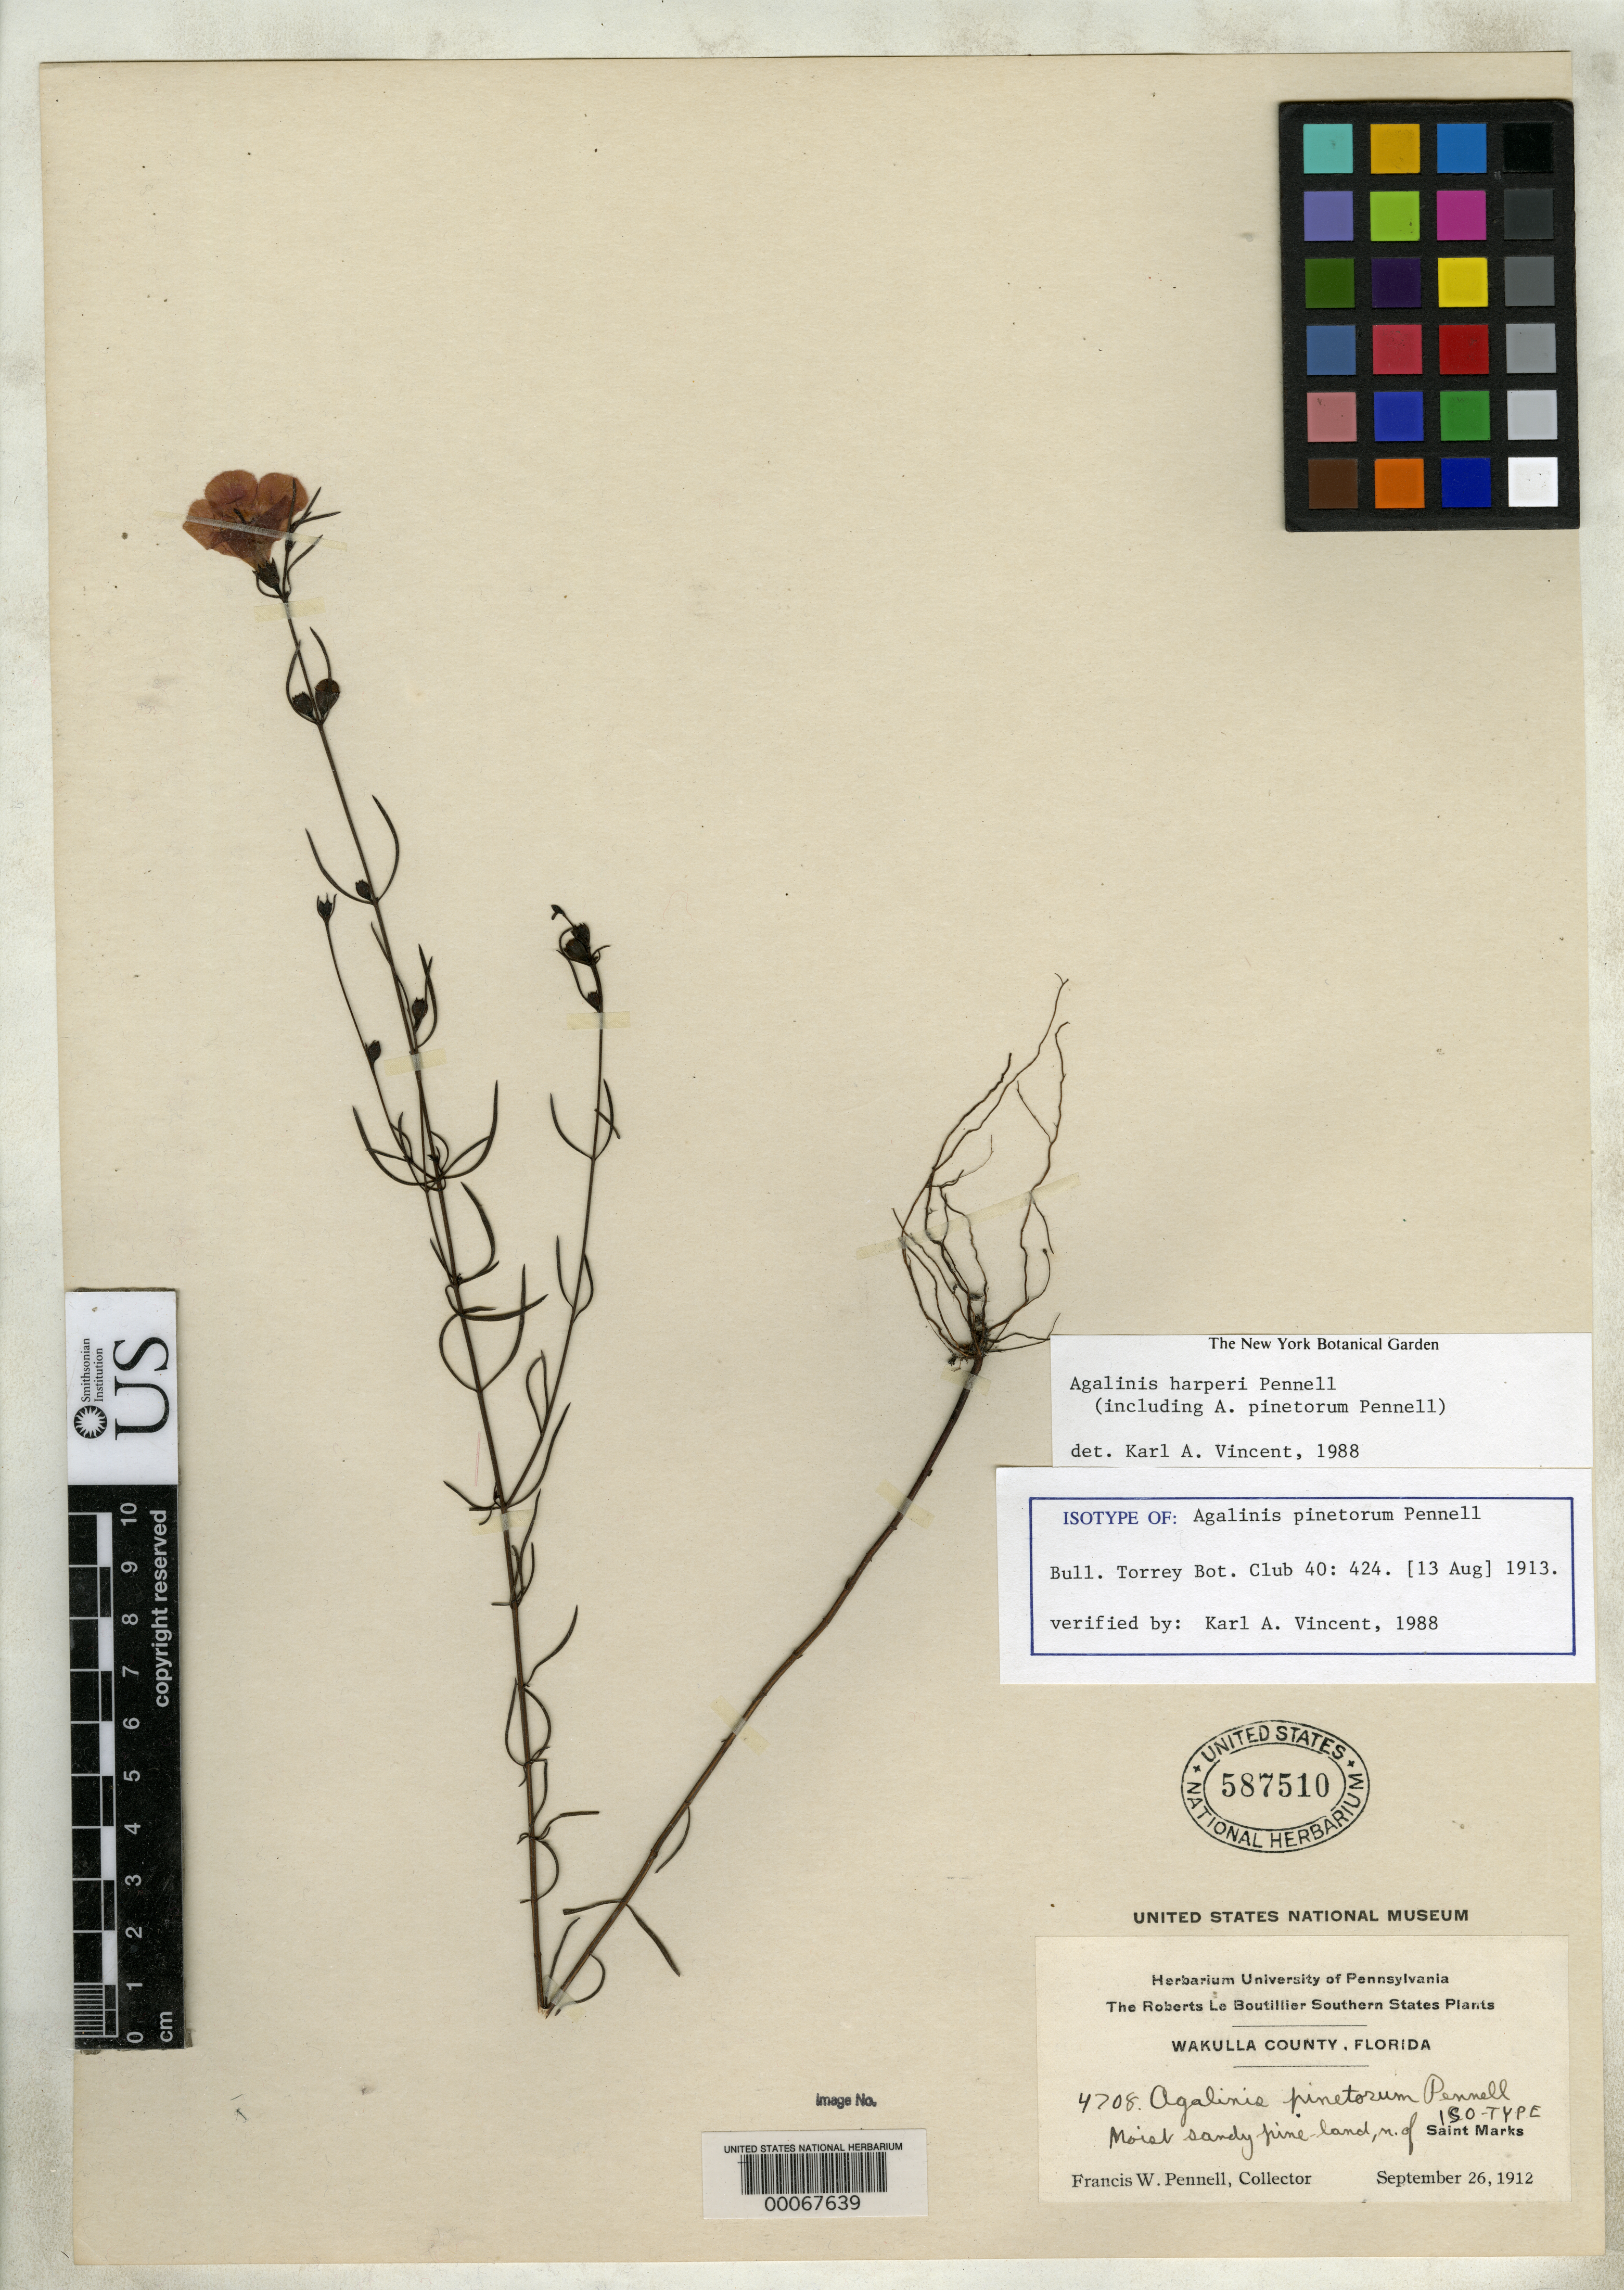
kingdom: Plantae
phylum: Tracheophyta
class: Magnoliopsida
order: Lamiales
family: Orobanchaceae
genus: Agalinis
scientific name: Agalinis pinetorum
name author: Pennell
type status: Isotype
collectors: F. W. Pennell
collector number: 4708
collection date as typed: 26 Sep 1912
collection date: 1912-09-26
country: United States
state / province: Florida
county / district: Wakulla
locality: St. Marks.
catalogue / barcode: US 587510